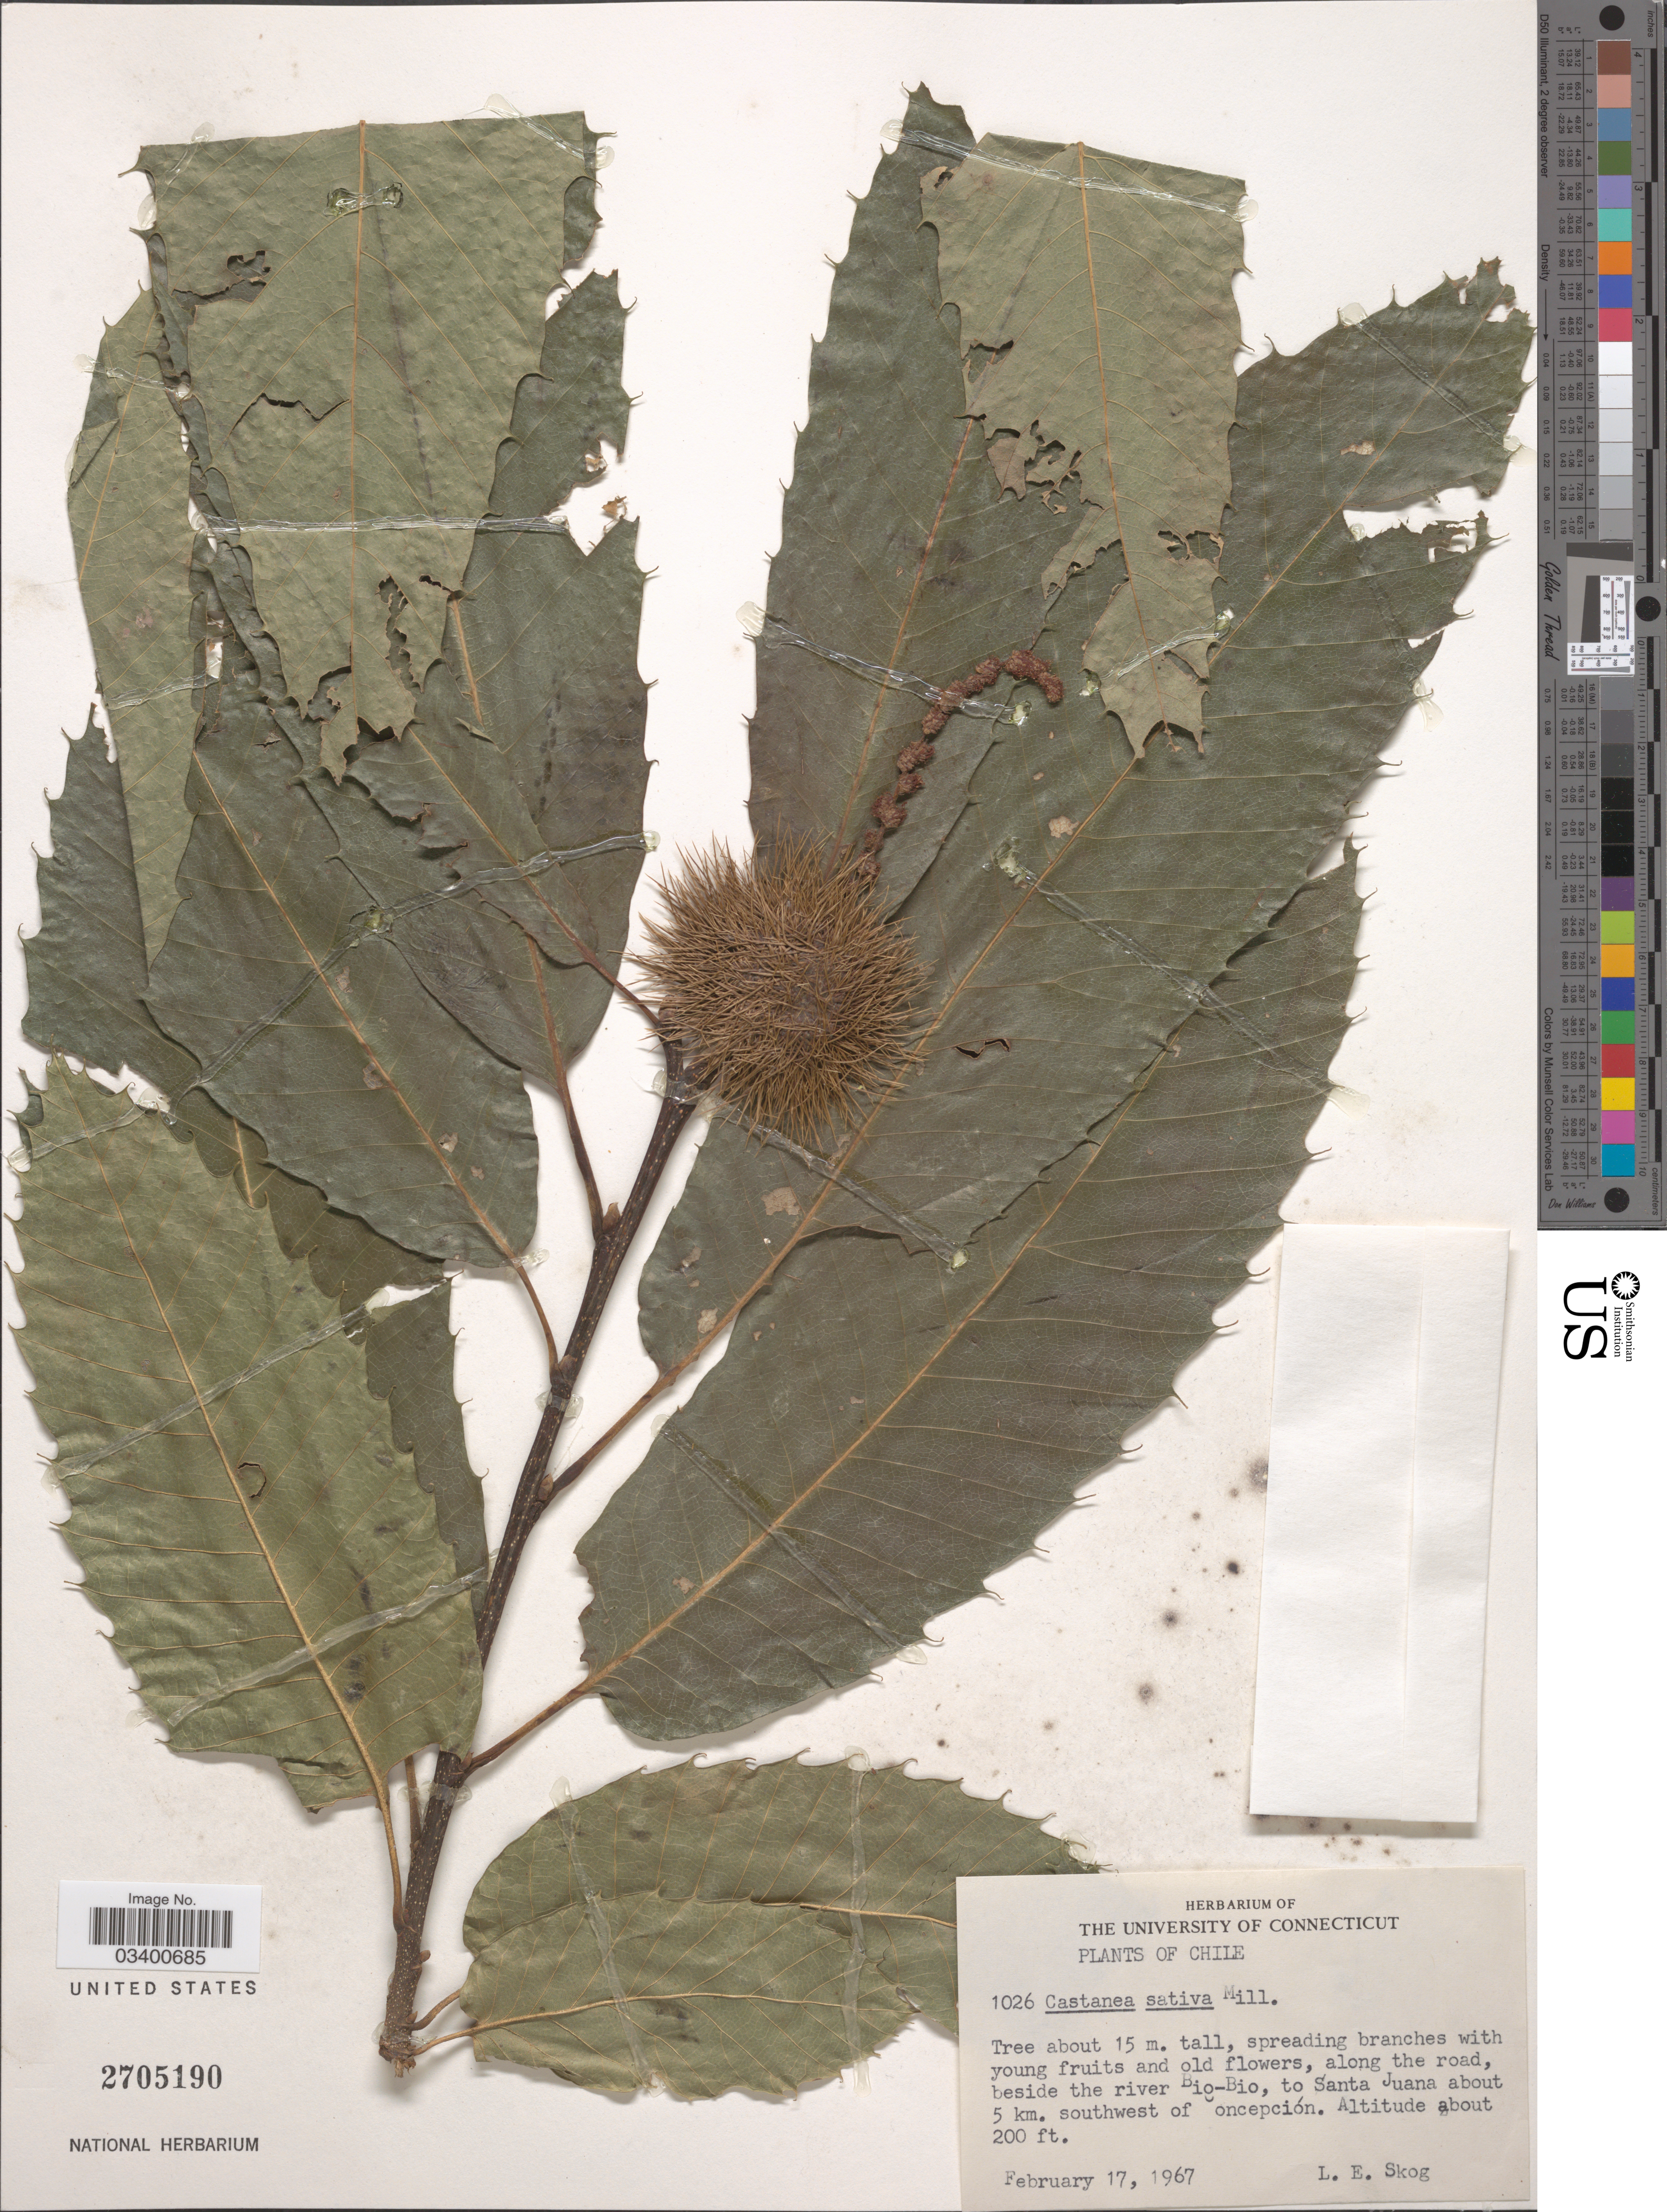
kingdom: Plantae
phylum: Tracheophyta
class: Magnoliopsida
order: Fagales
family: Fagaceae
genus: Castanea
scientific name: Castanea sativa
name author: Mill.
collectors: L. E. Skog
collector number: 1026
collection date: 1967-02-17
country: Chile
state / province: Bio-Bío (VIII)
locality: Along the road, beside the river Bio-Bio, to Santa Juana about 5 km. southwest of Concepción.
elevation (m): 61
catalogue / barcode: US 2705190